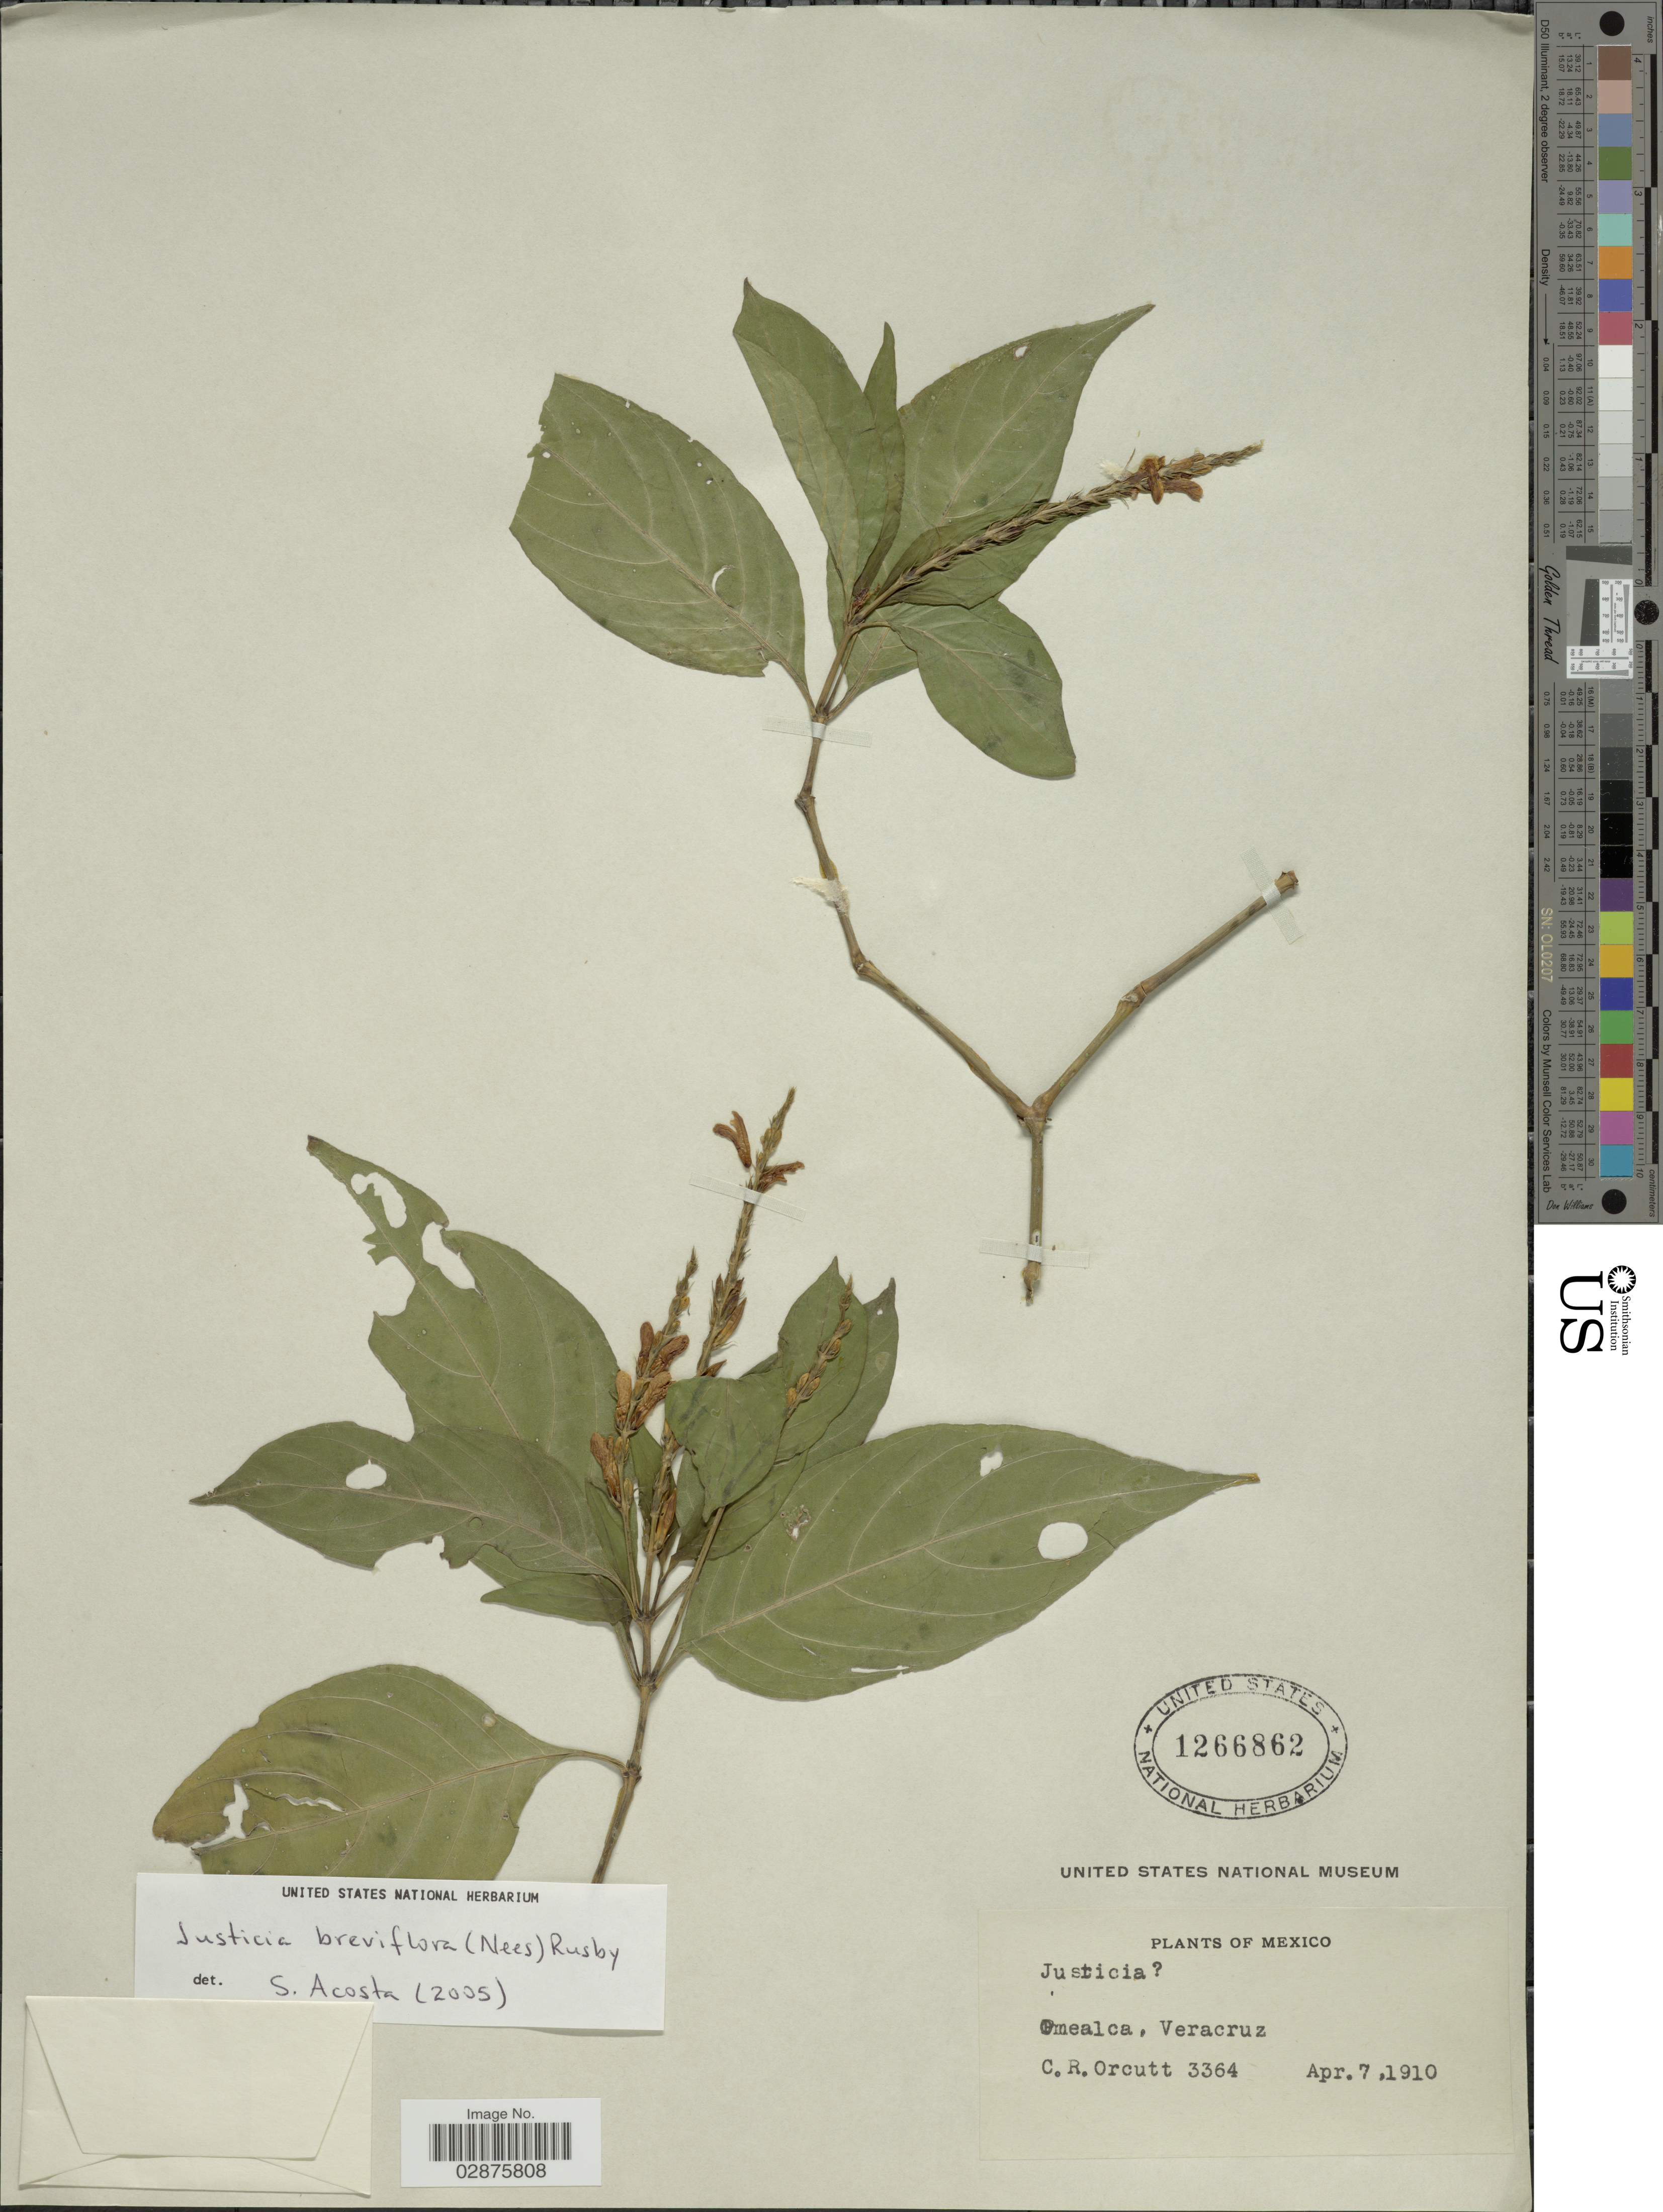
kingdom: Plantae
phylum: Tracheophyta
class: Magnoliopsida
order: Lamiales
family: Acanthaceae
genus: Justicia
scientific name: Justicia breviflora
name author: (Nees) Rusby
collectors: C. R. Orcutt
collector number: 3364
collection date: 1910-04-07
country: Mexico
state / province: Veracruz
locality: Omealca, Veracruz.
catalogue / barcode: US 1266862